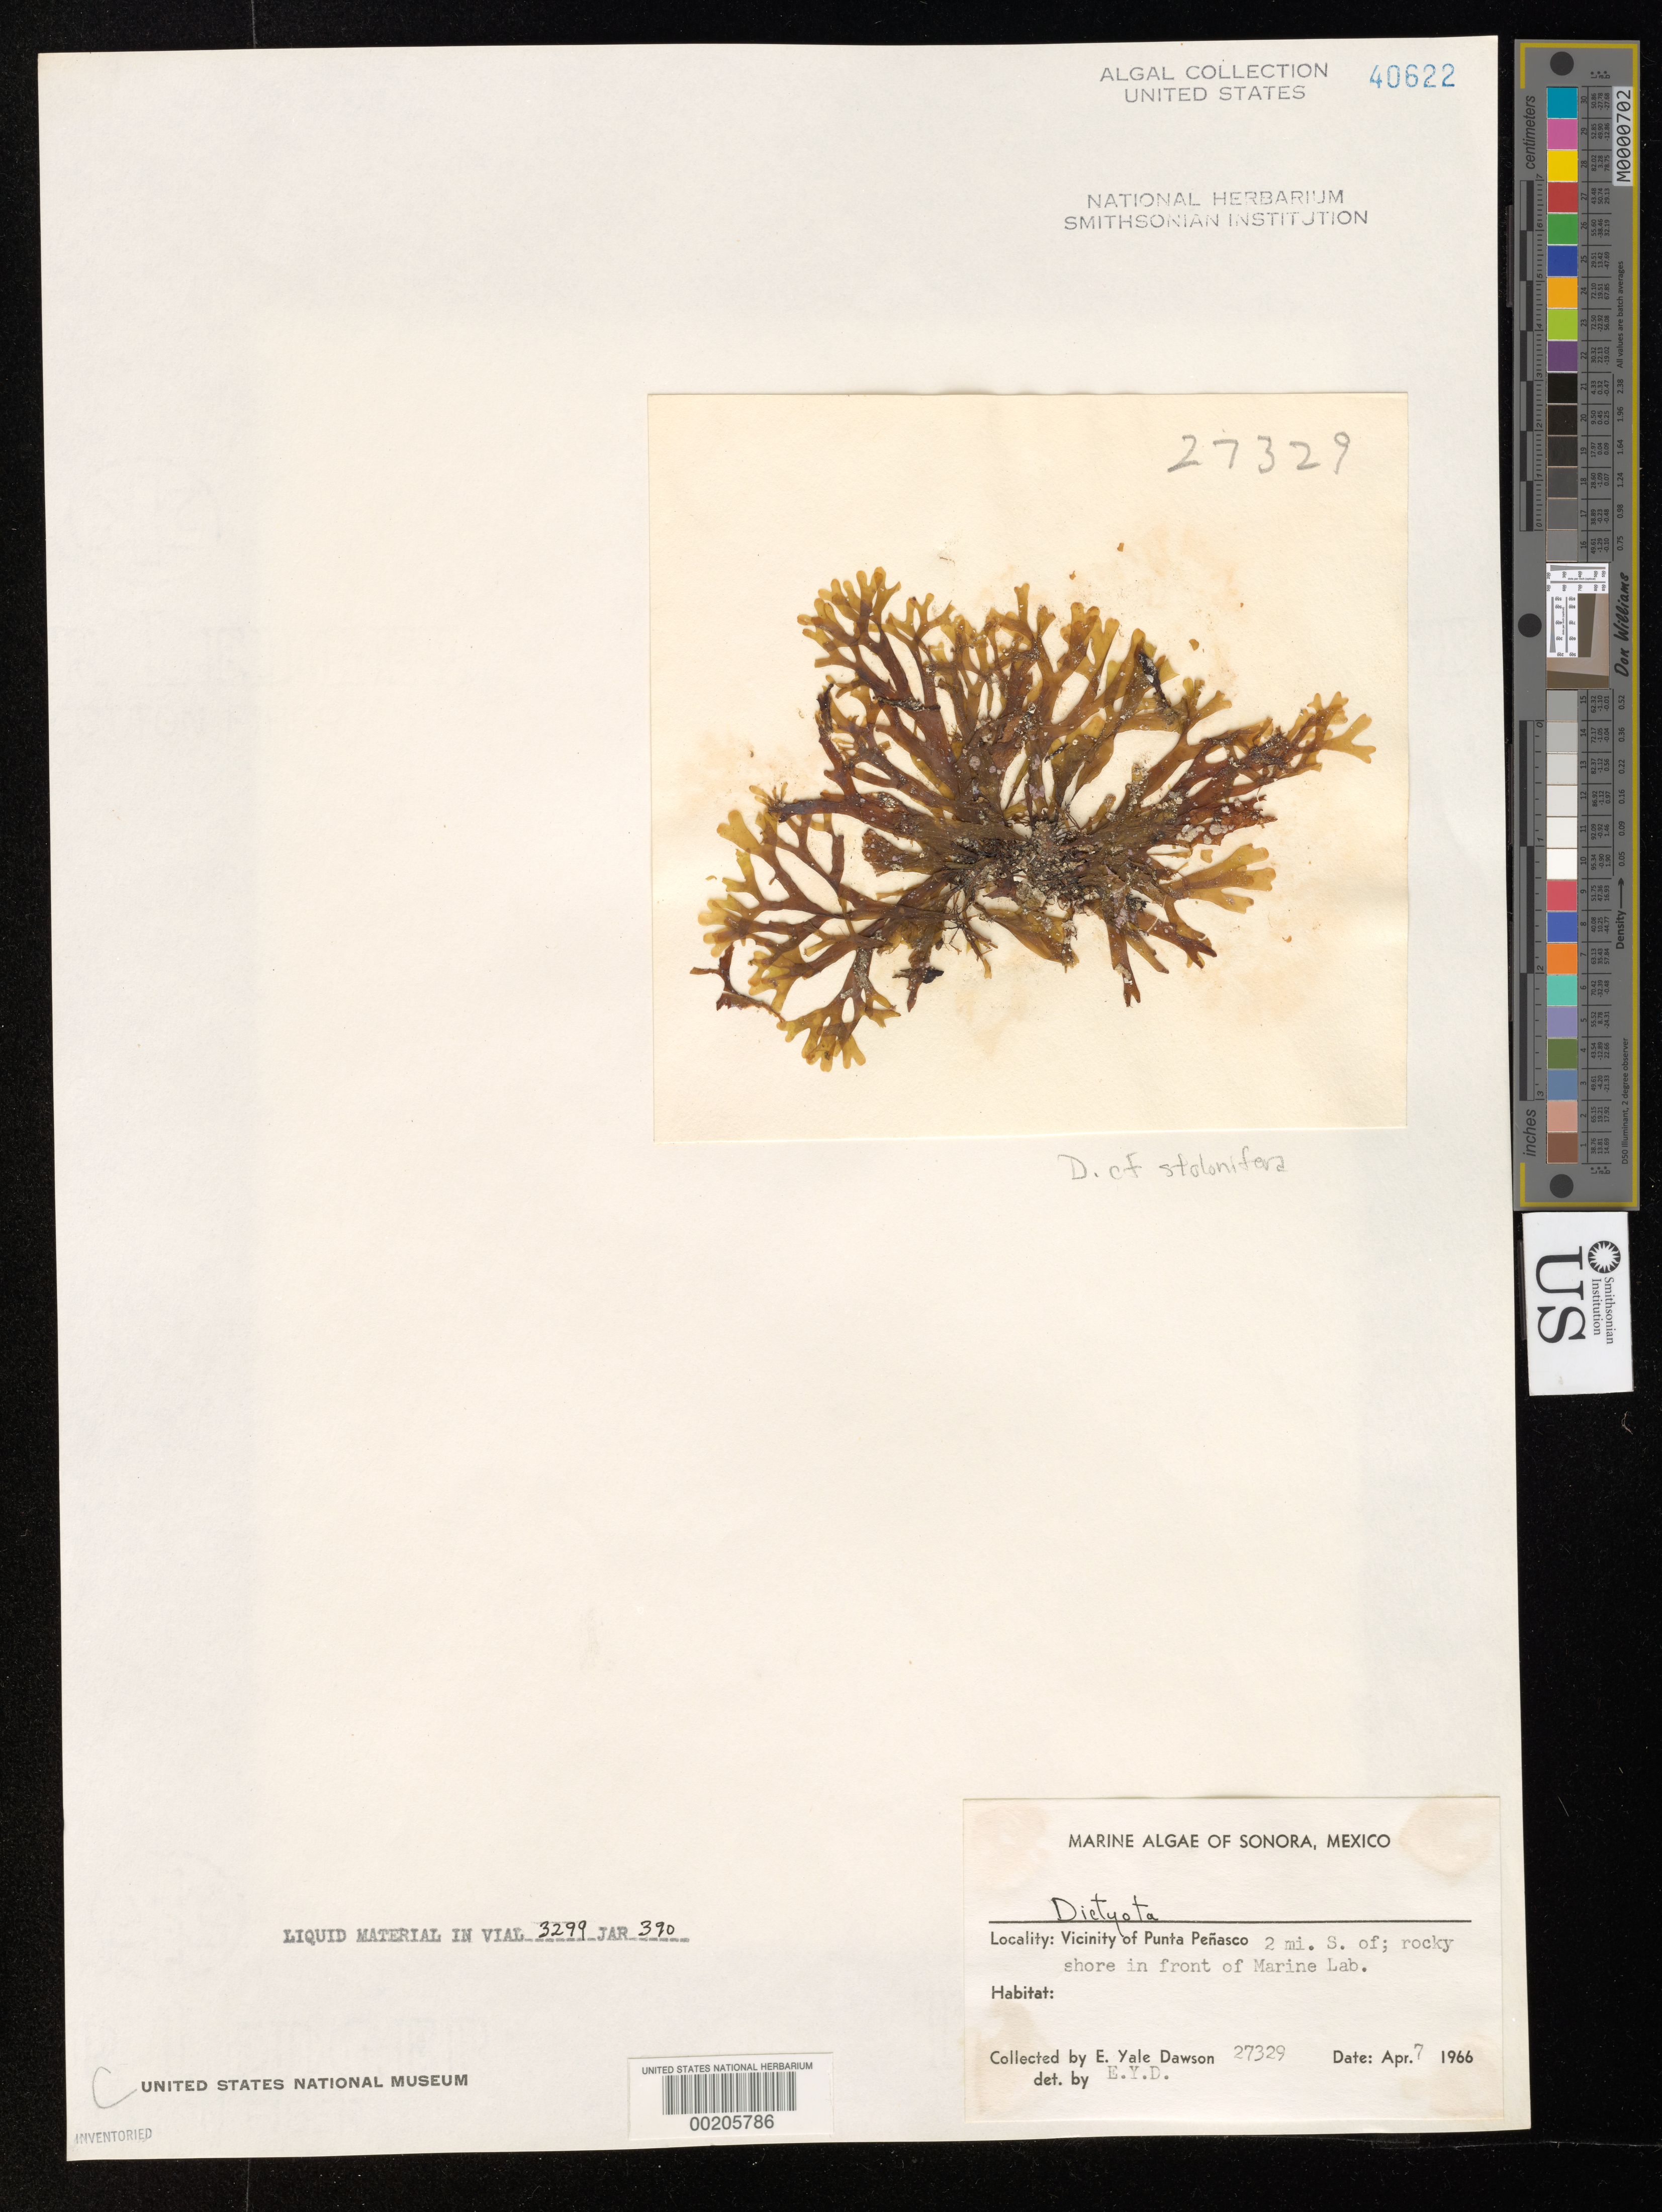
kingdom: Chromista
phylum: Ochrophyta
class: Phaeophyceae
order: Dictyotales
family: Dictyotaceae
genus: Dictyota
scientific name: Dictyota sp.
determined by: Dawson, E. Y.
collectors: E. Y. Dawson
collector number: EYD 27329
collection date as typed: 07 Apr 1966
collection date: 1966-04-07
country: Mexico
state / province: Sonora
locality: Marine laboratory shore, 2 miles south of Punta Penasco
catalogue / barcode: US 40622